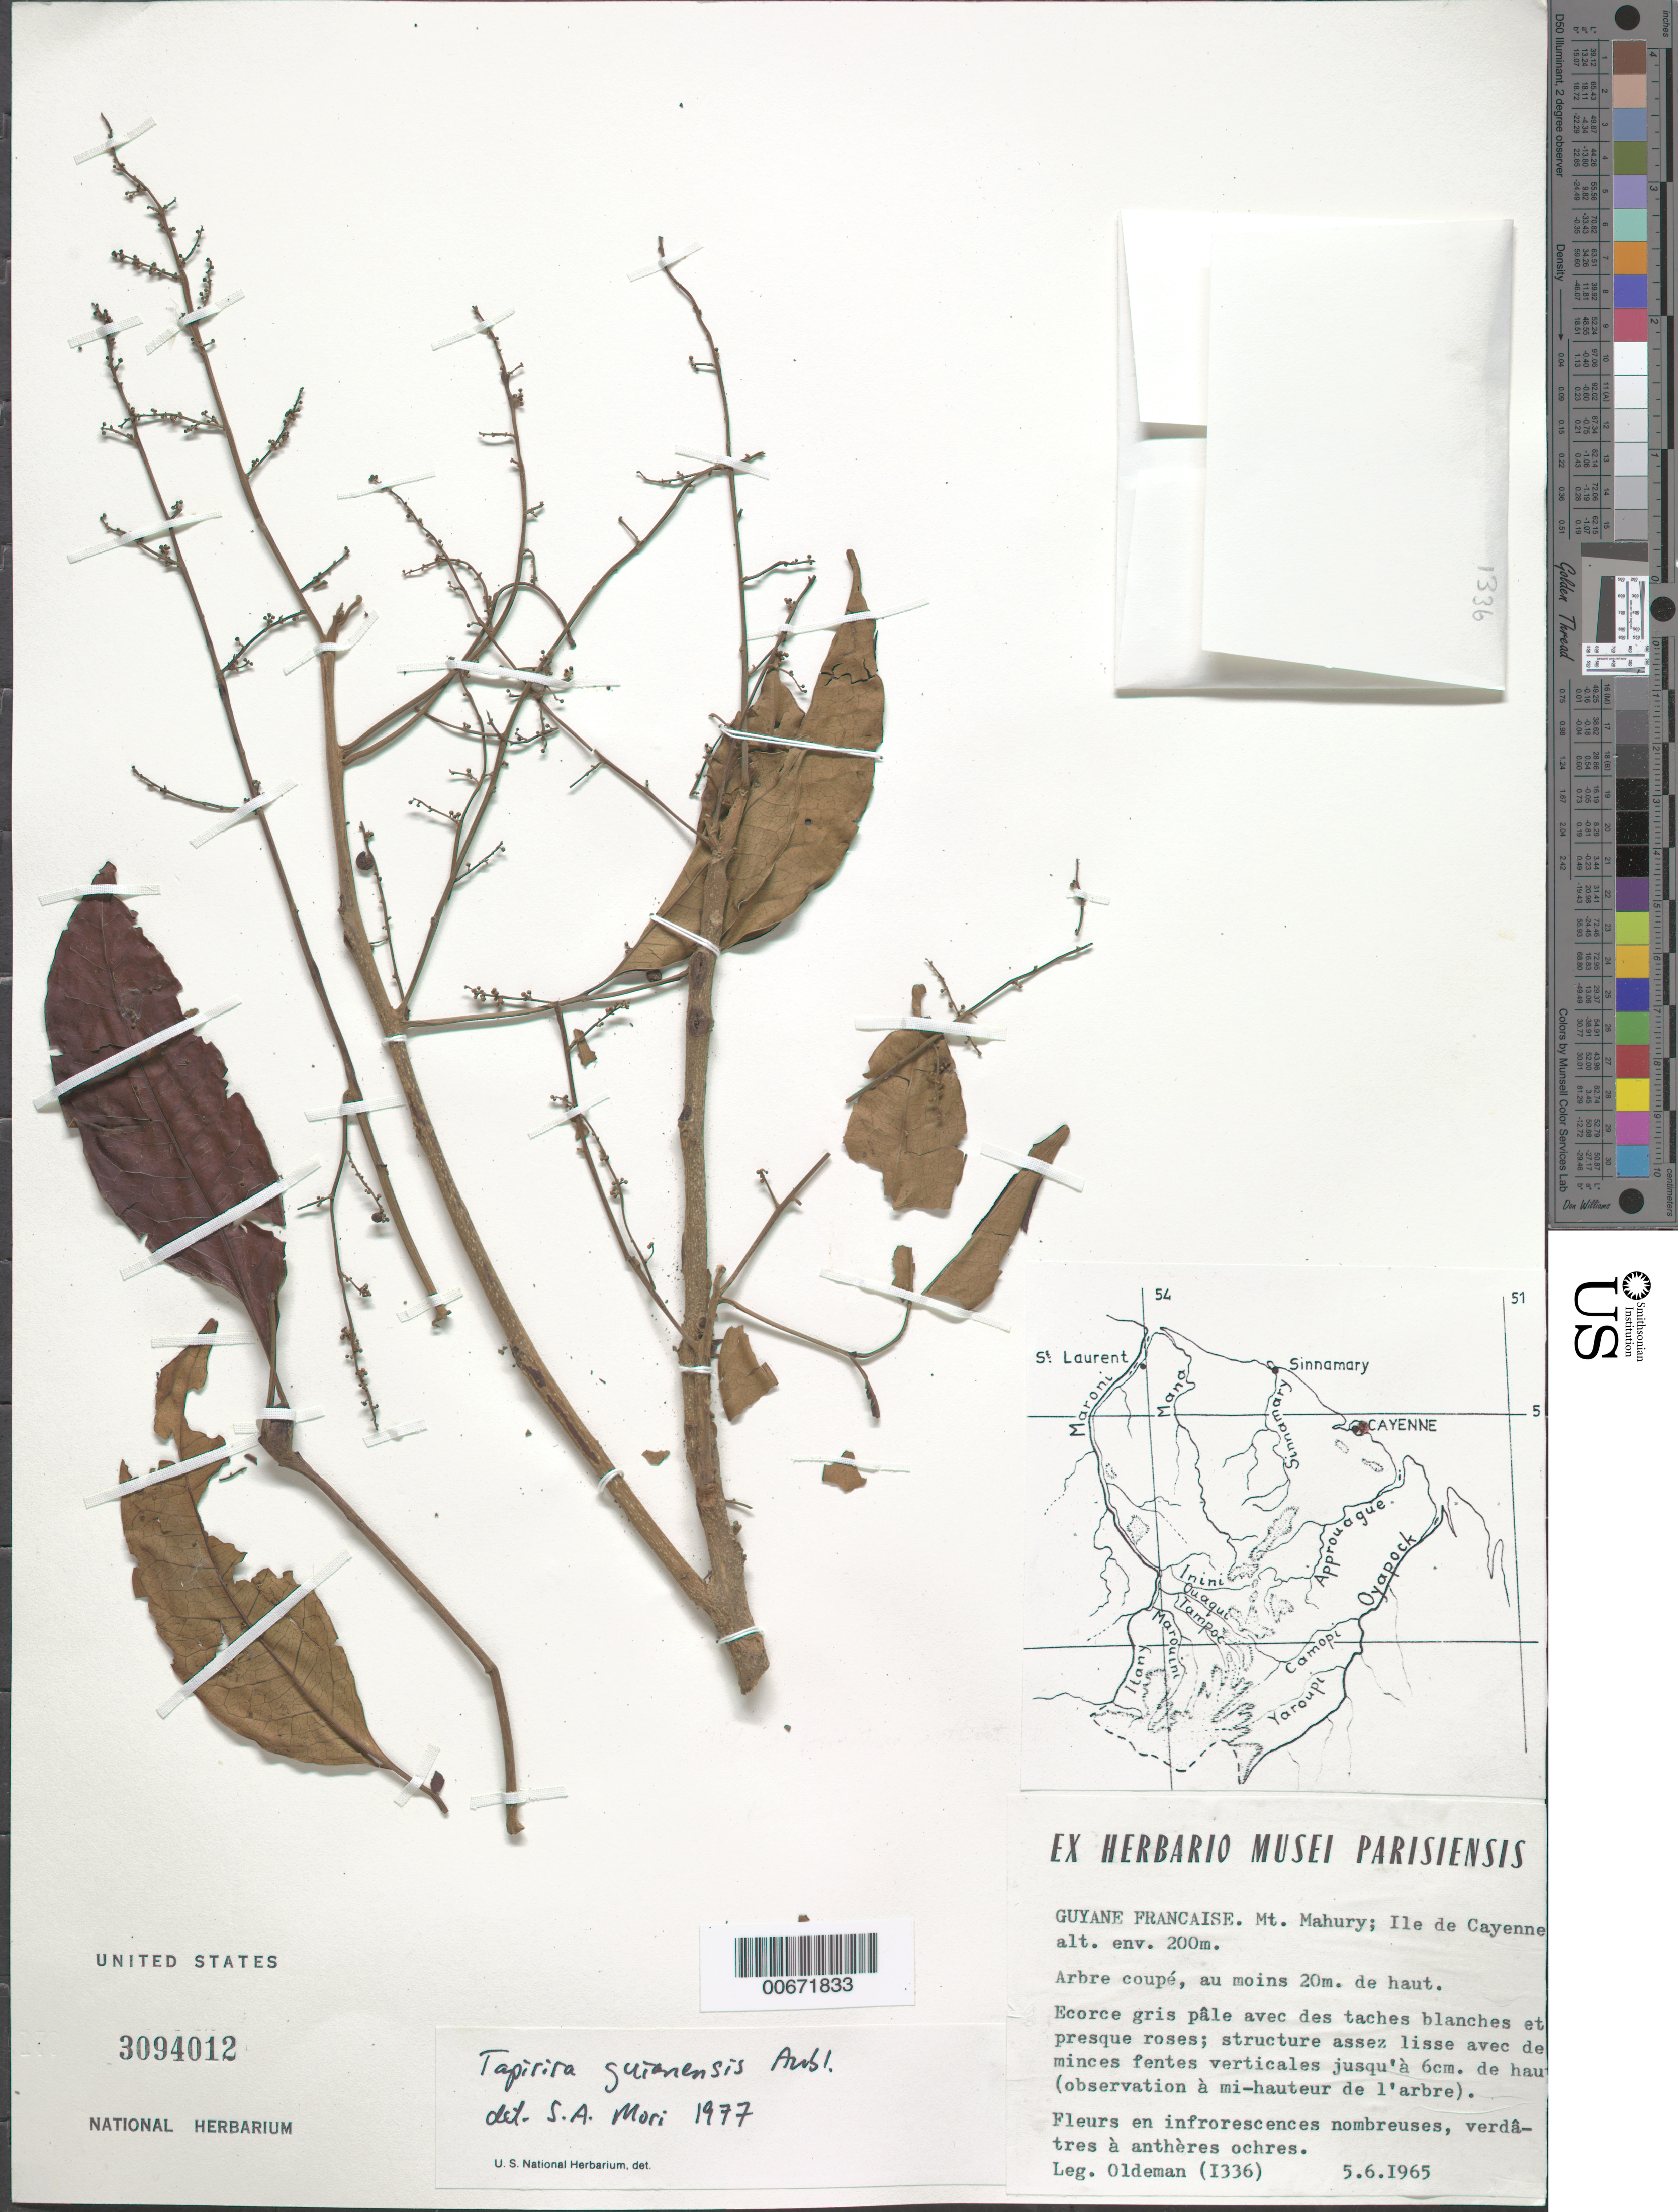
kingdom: Plantae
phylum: Tracheophyta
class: Magnoliopsida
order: Sapindales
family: Anacardiaceae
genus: Tapirira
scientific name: Tapirira guianensis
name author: Aubl.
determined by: Mori, Scott A.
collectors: R. Oldeman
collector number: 1336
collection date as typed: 5-Jun-65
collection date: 1965-06-05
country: French Guiana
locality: Mt. Mahury; Ile de Cayenne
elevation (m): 200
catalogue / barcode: US 3094012